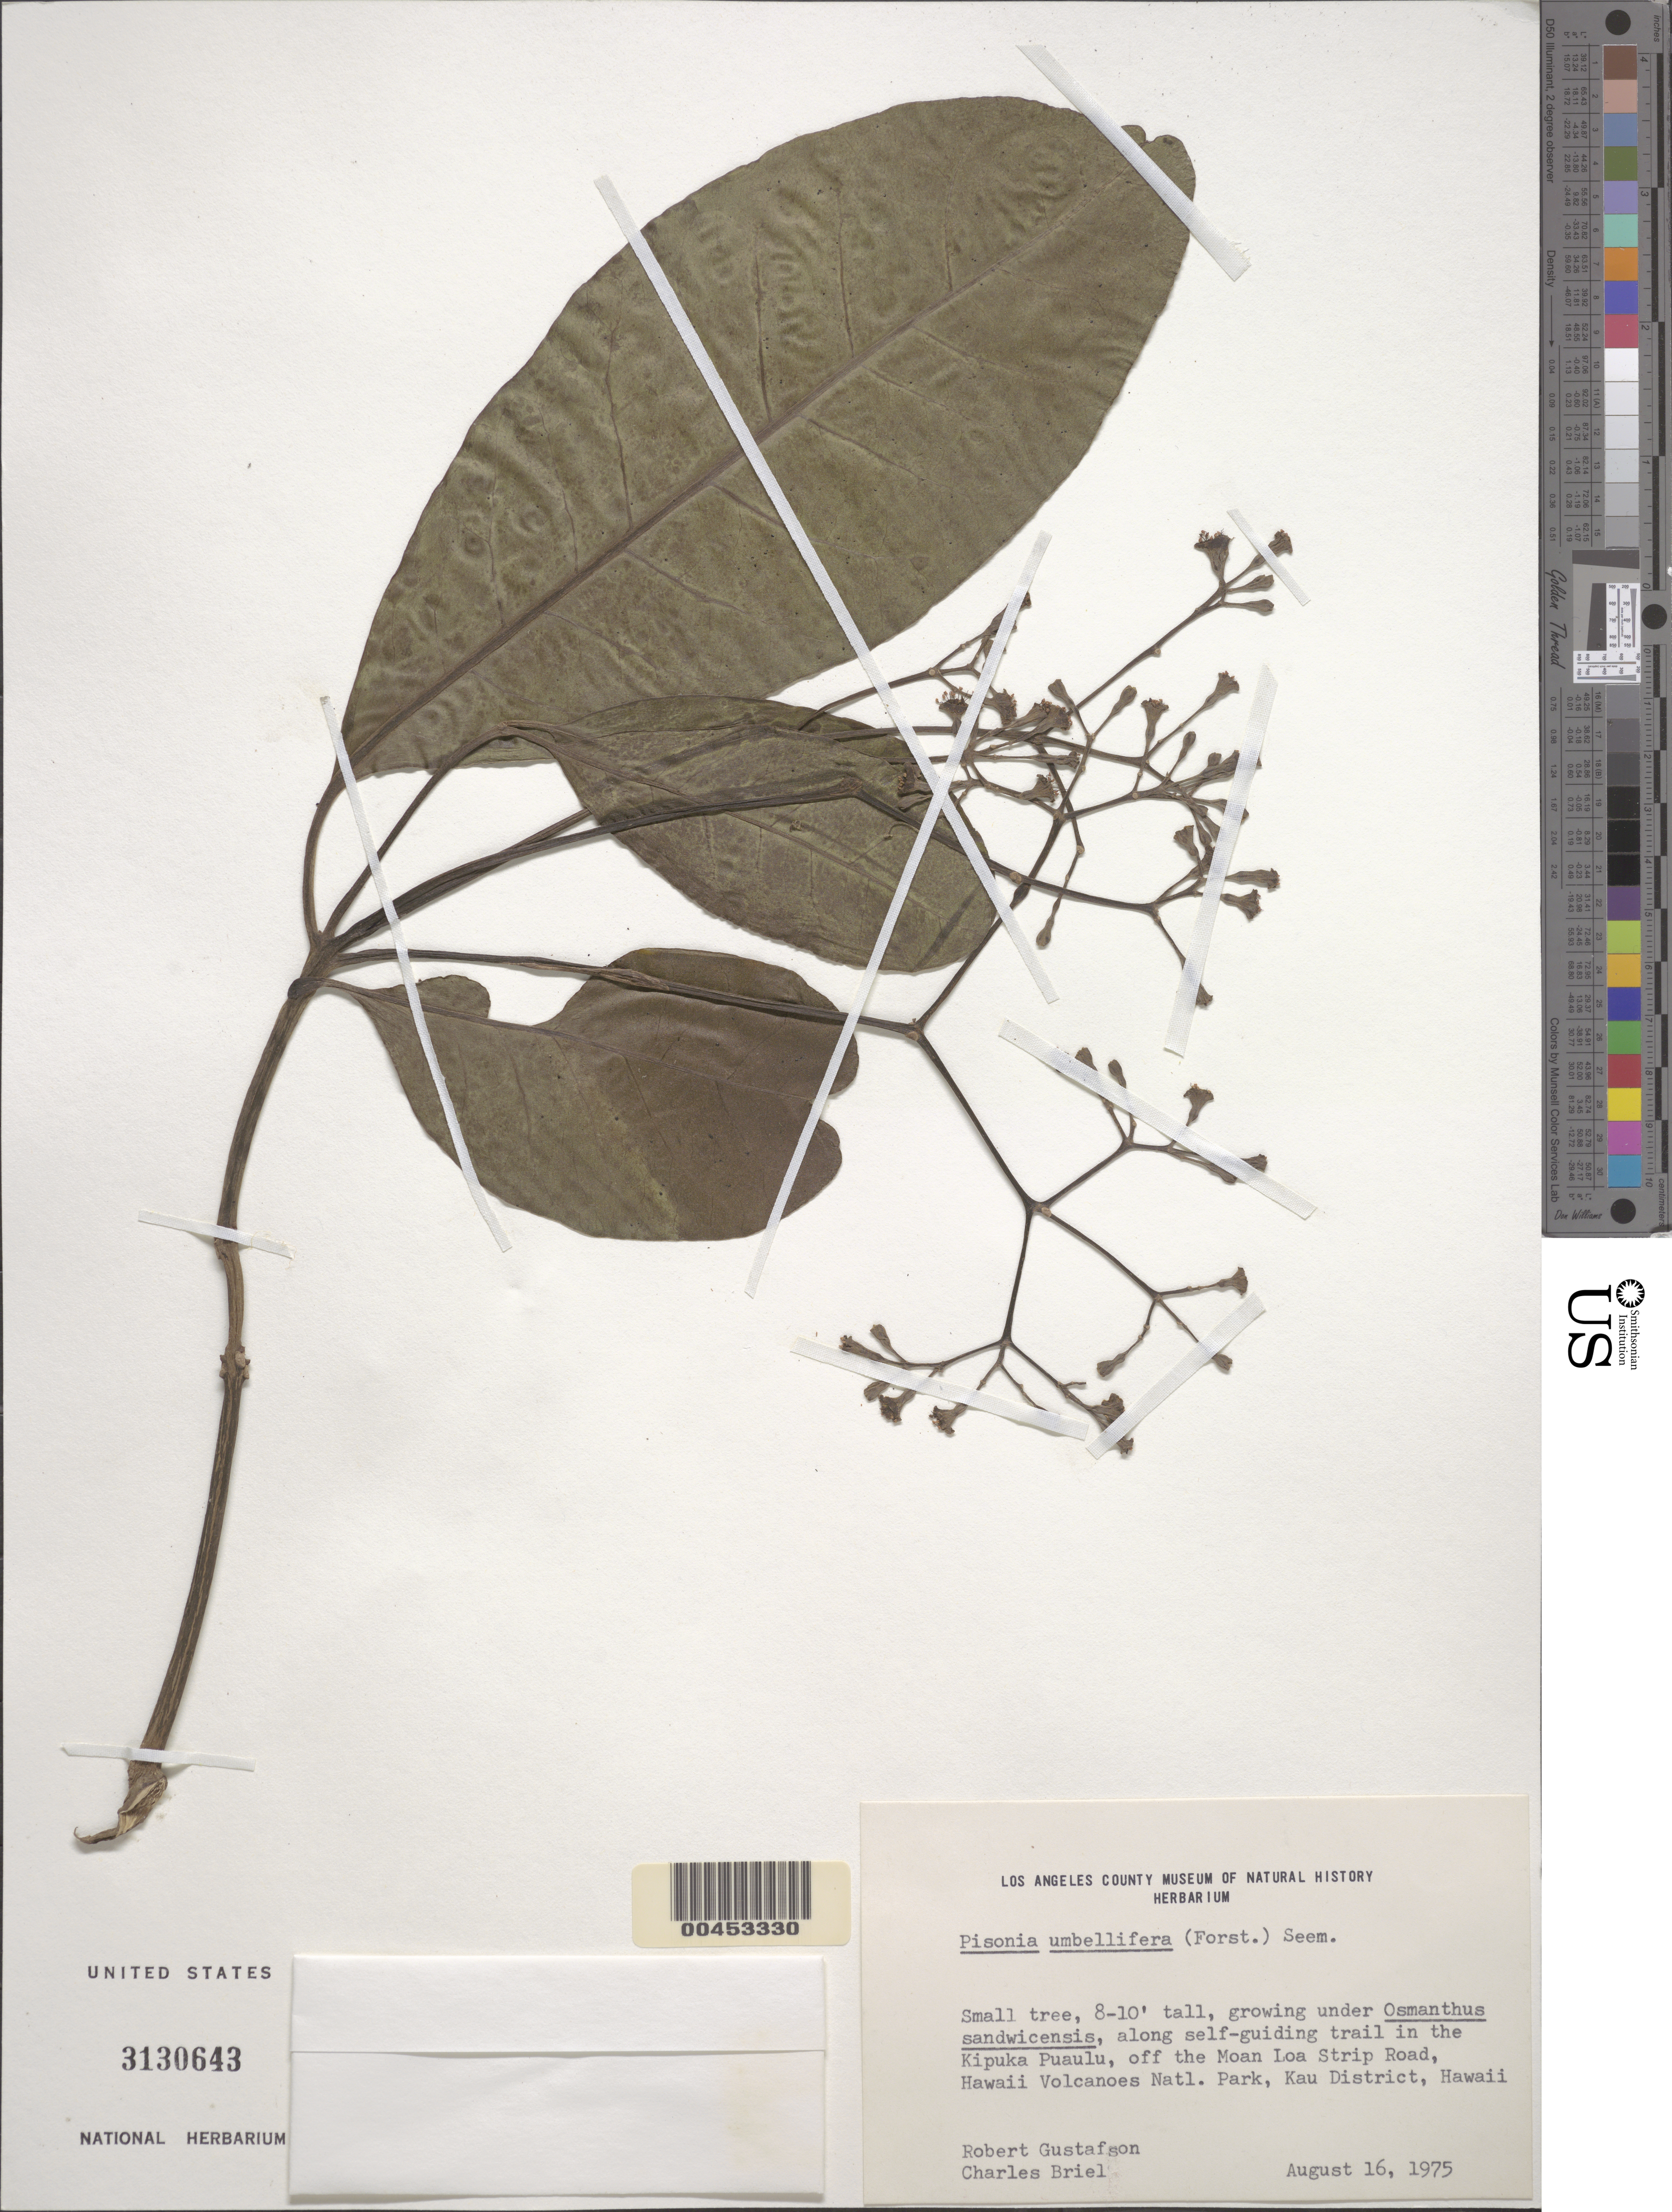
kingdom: Plantae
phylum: Tracheophyta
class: Magnoliopsida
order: Caryophyllales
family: Nyctaginaceae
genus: Ceodes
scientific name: Ceodes umbellifera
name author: J.R. Forst. & G. Forst.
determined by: Wagner, W. L., (BOT), Smithsonian Institution - National Museum of Natural History (UNITED STATES)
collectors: R. Gustafson & C. Briel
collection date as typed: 16 Aug 1975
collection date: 1975-08-16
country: United States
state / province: Hawaii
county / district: Hawaii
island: Hawaii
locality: Kau Dist, along self-guiding trail in the Kipuka Puaulu, off the Moana Loa Strip Rd, Hawaii Volcanoes Nat Park.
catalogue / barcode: US 3130643